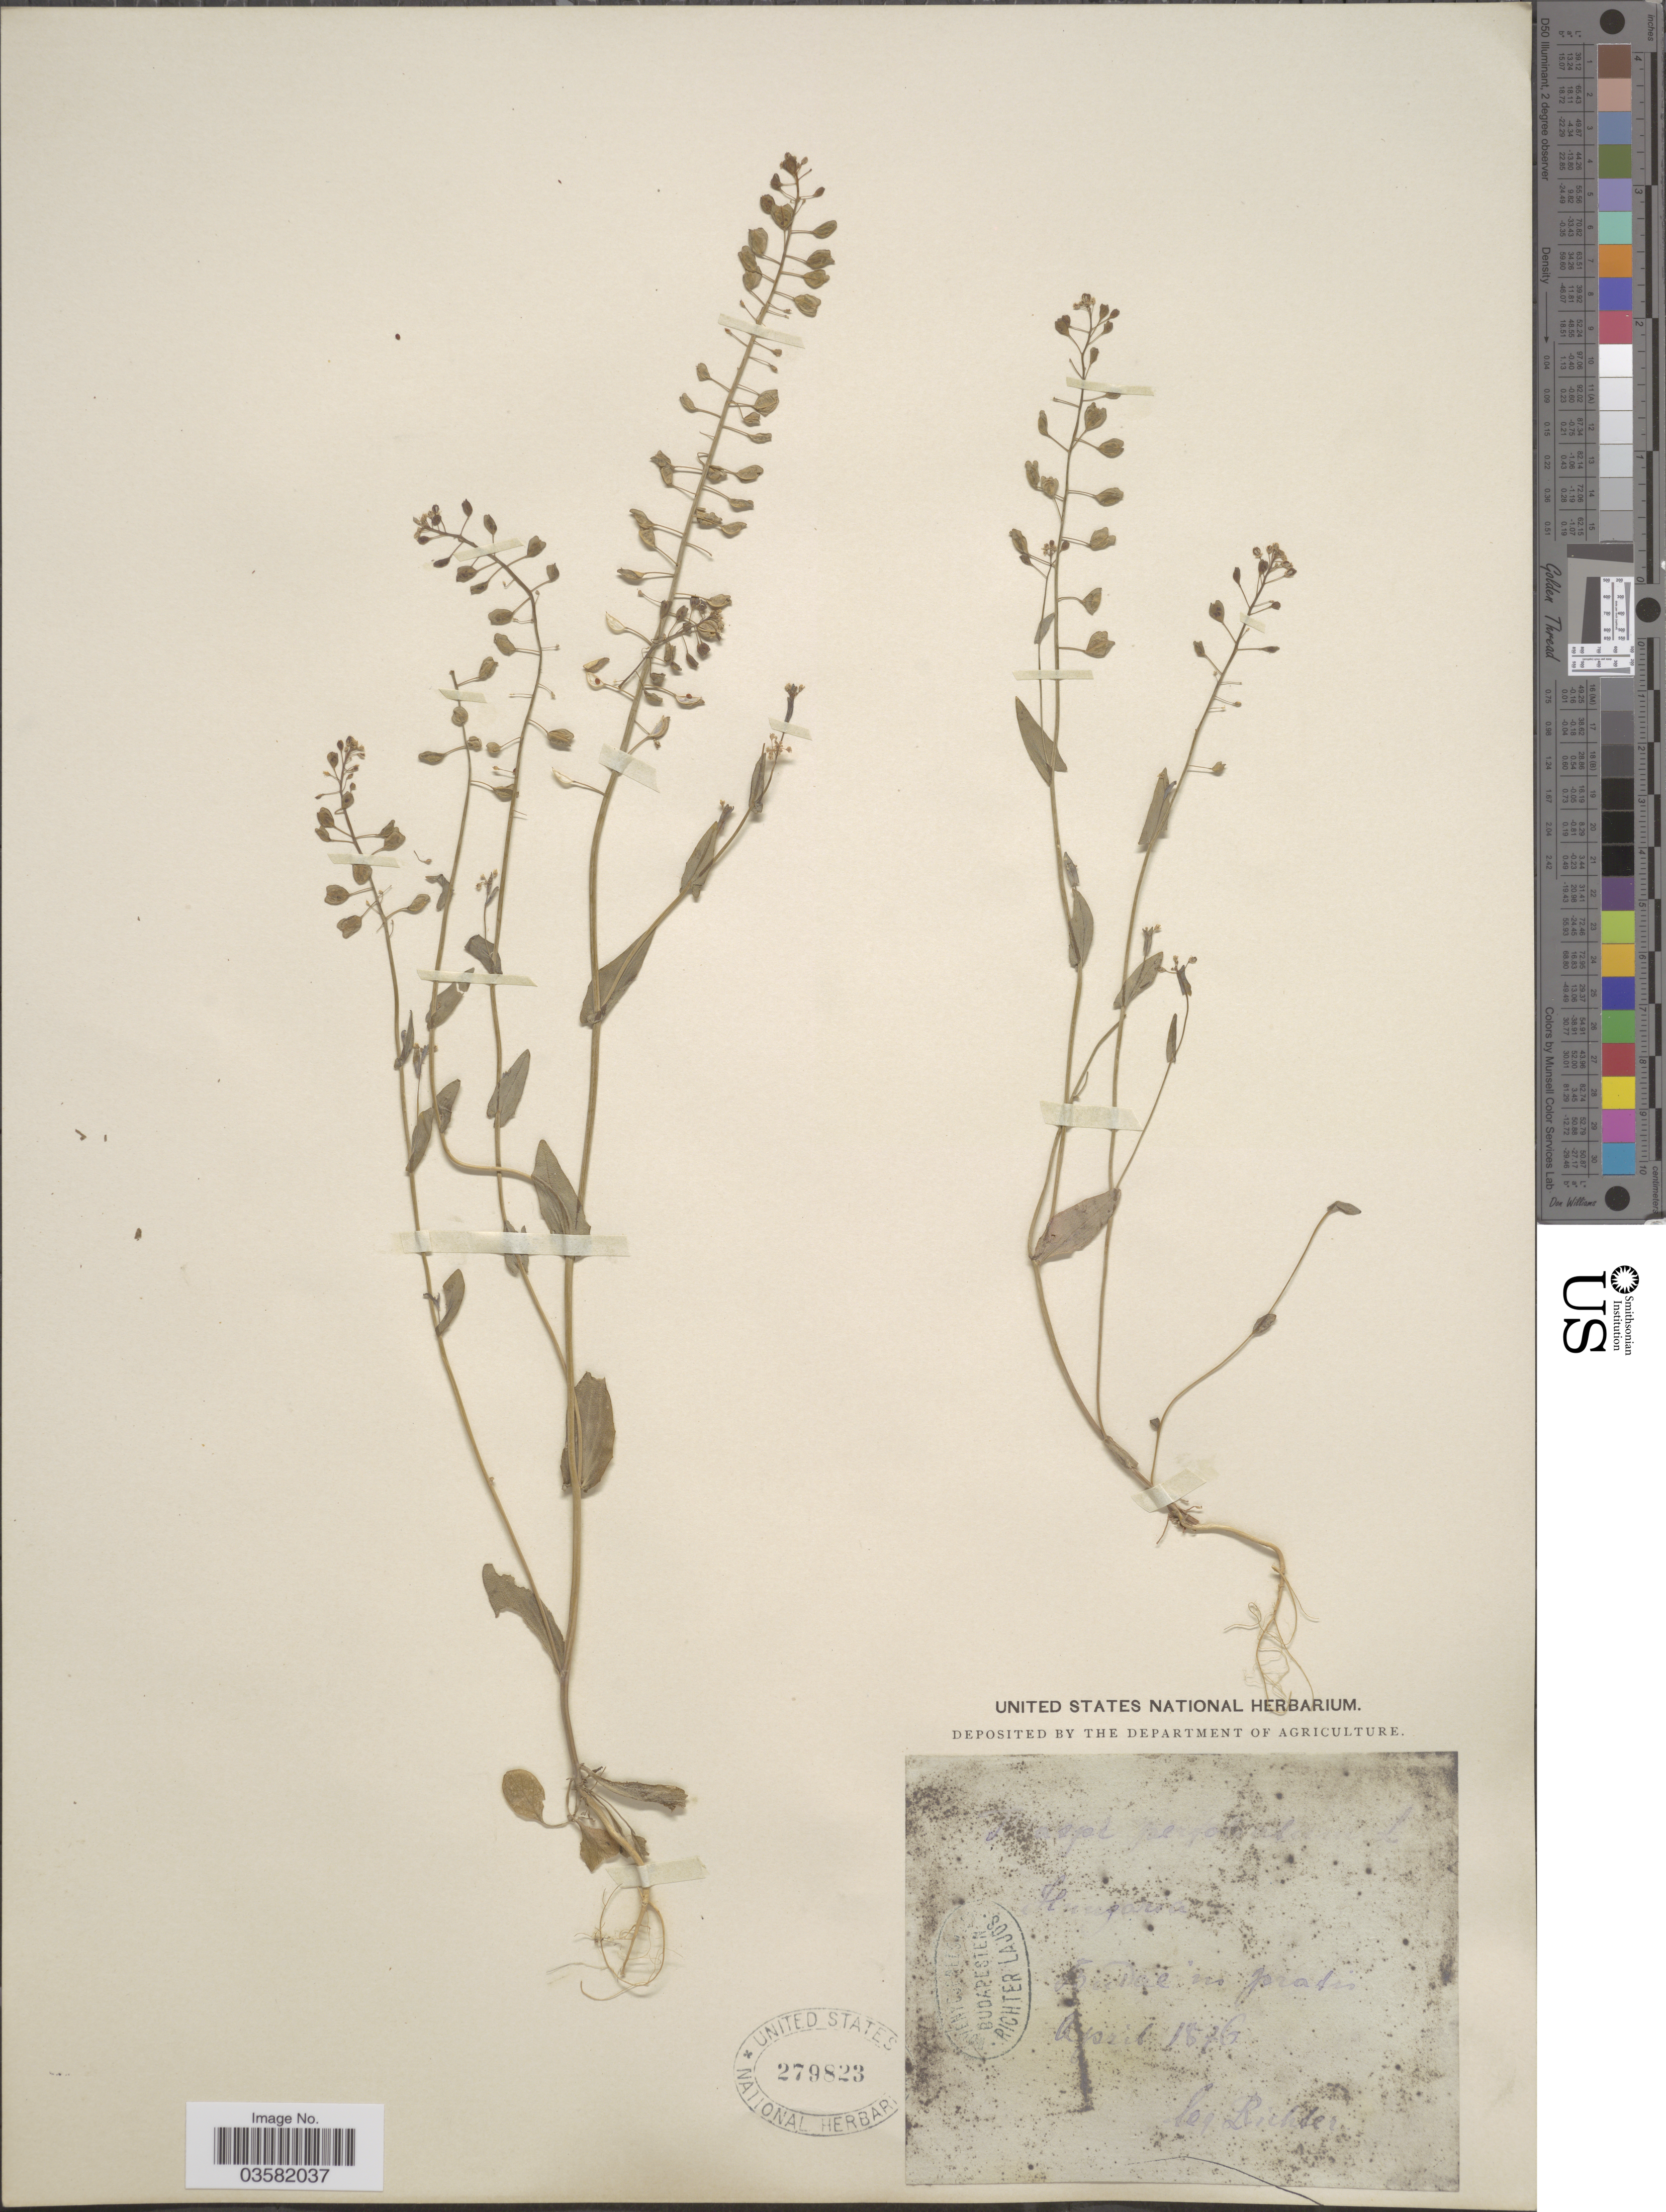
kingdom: Plantae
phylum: Tracheophyta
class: Magnoliopsida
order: Brassicales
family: Brassicaceae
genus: Thlaspi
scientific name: Thlaspi perfoliatum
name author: L.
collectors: -- Richter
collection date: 1876-04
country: Hungary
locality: In Dae [interpreted] in pratis.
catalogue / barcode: US 279823